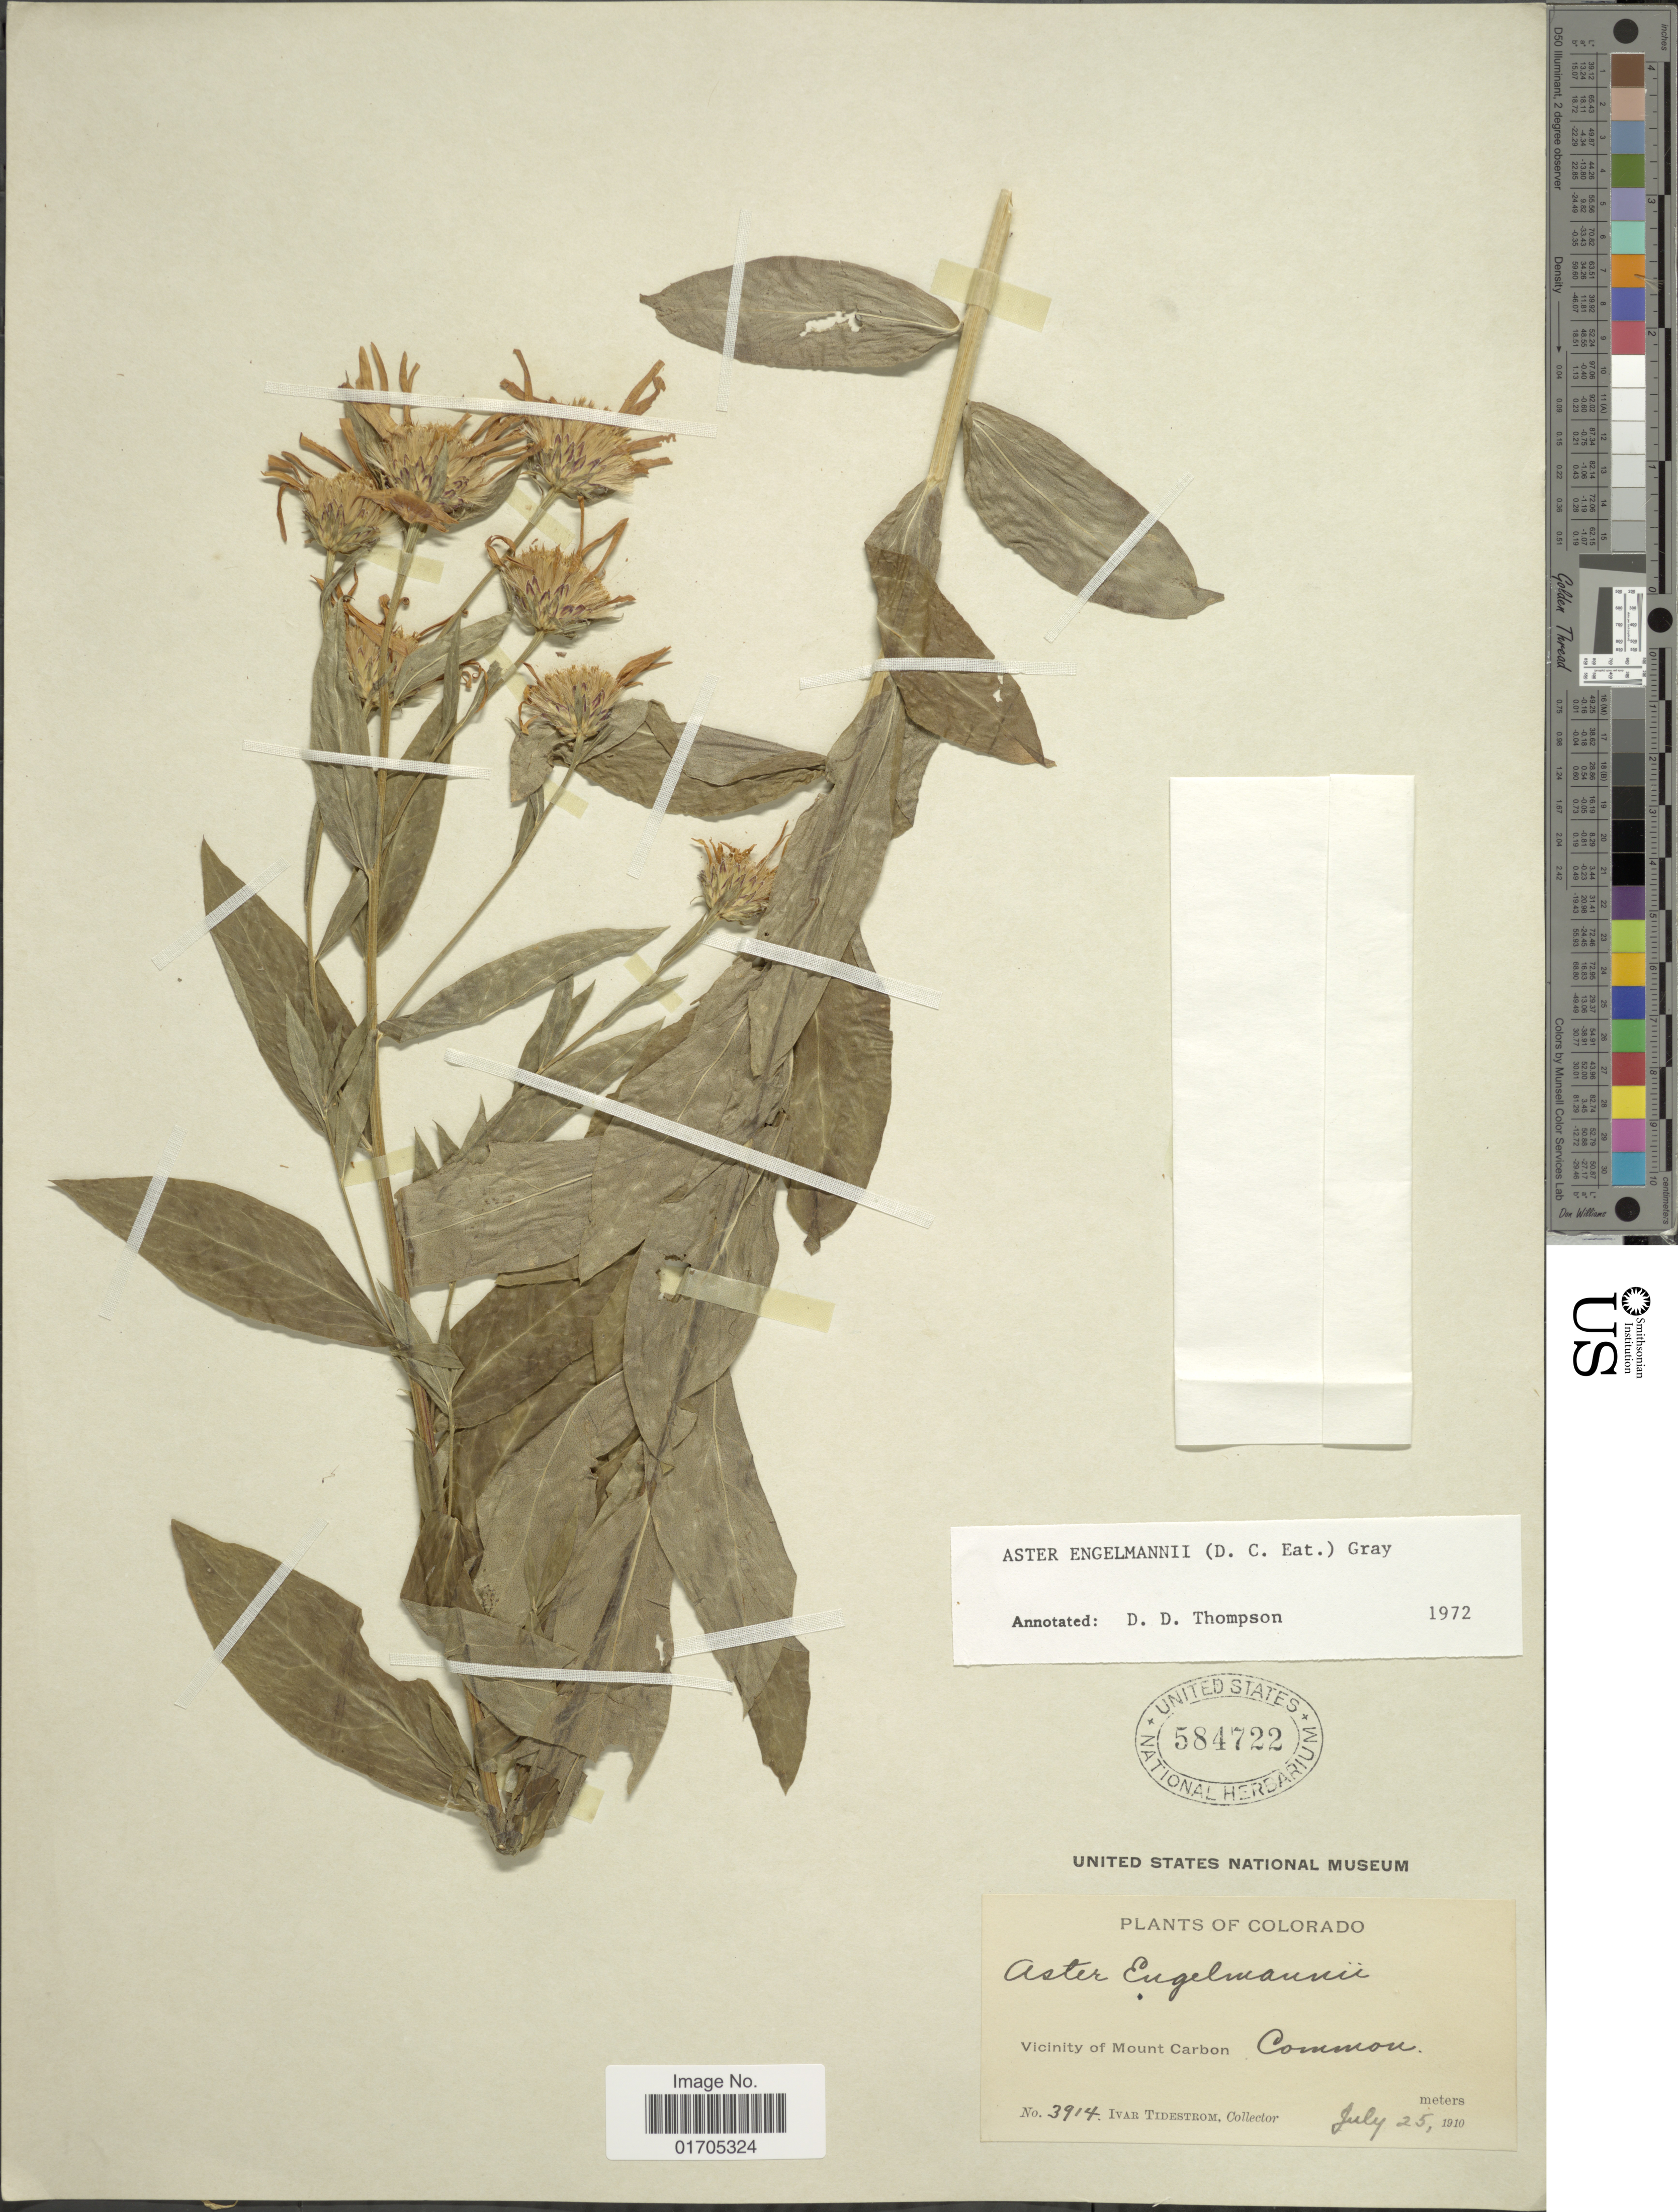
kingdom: Plantae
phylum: Tracheophyta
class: Magnoliopsida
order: Asterales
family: Asteraceae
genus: Eucephalus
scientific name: Eucephalus engelmannii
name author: (D.C. Eaton) Greene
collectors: I. F. Tidestrom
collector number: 3914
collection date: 1910-07-25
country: United States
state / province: Colorado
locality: Vicinity of Mount Carbon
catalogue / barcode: US 584722